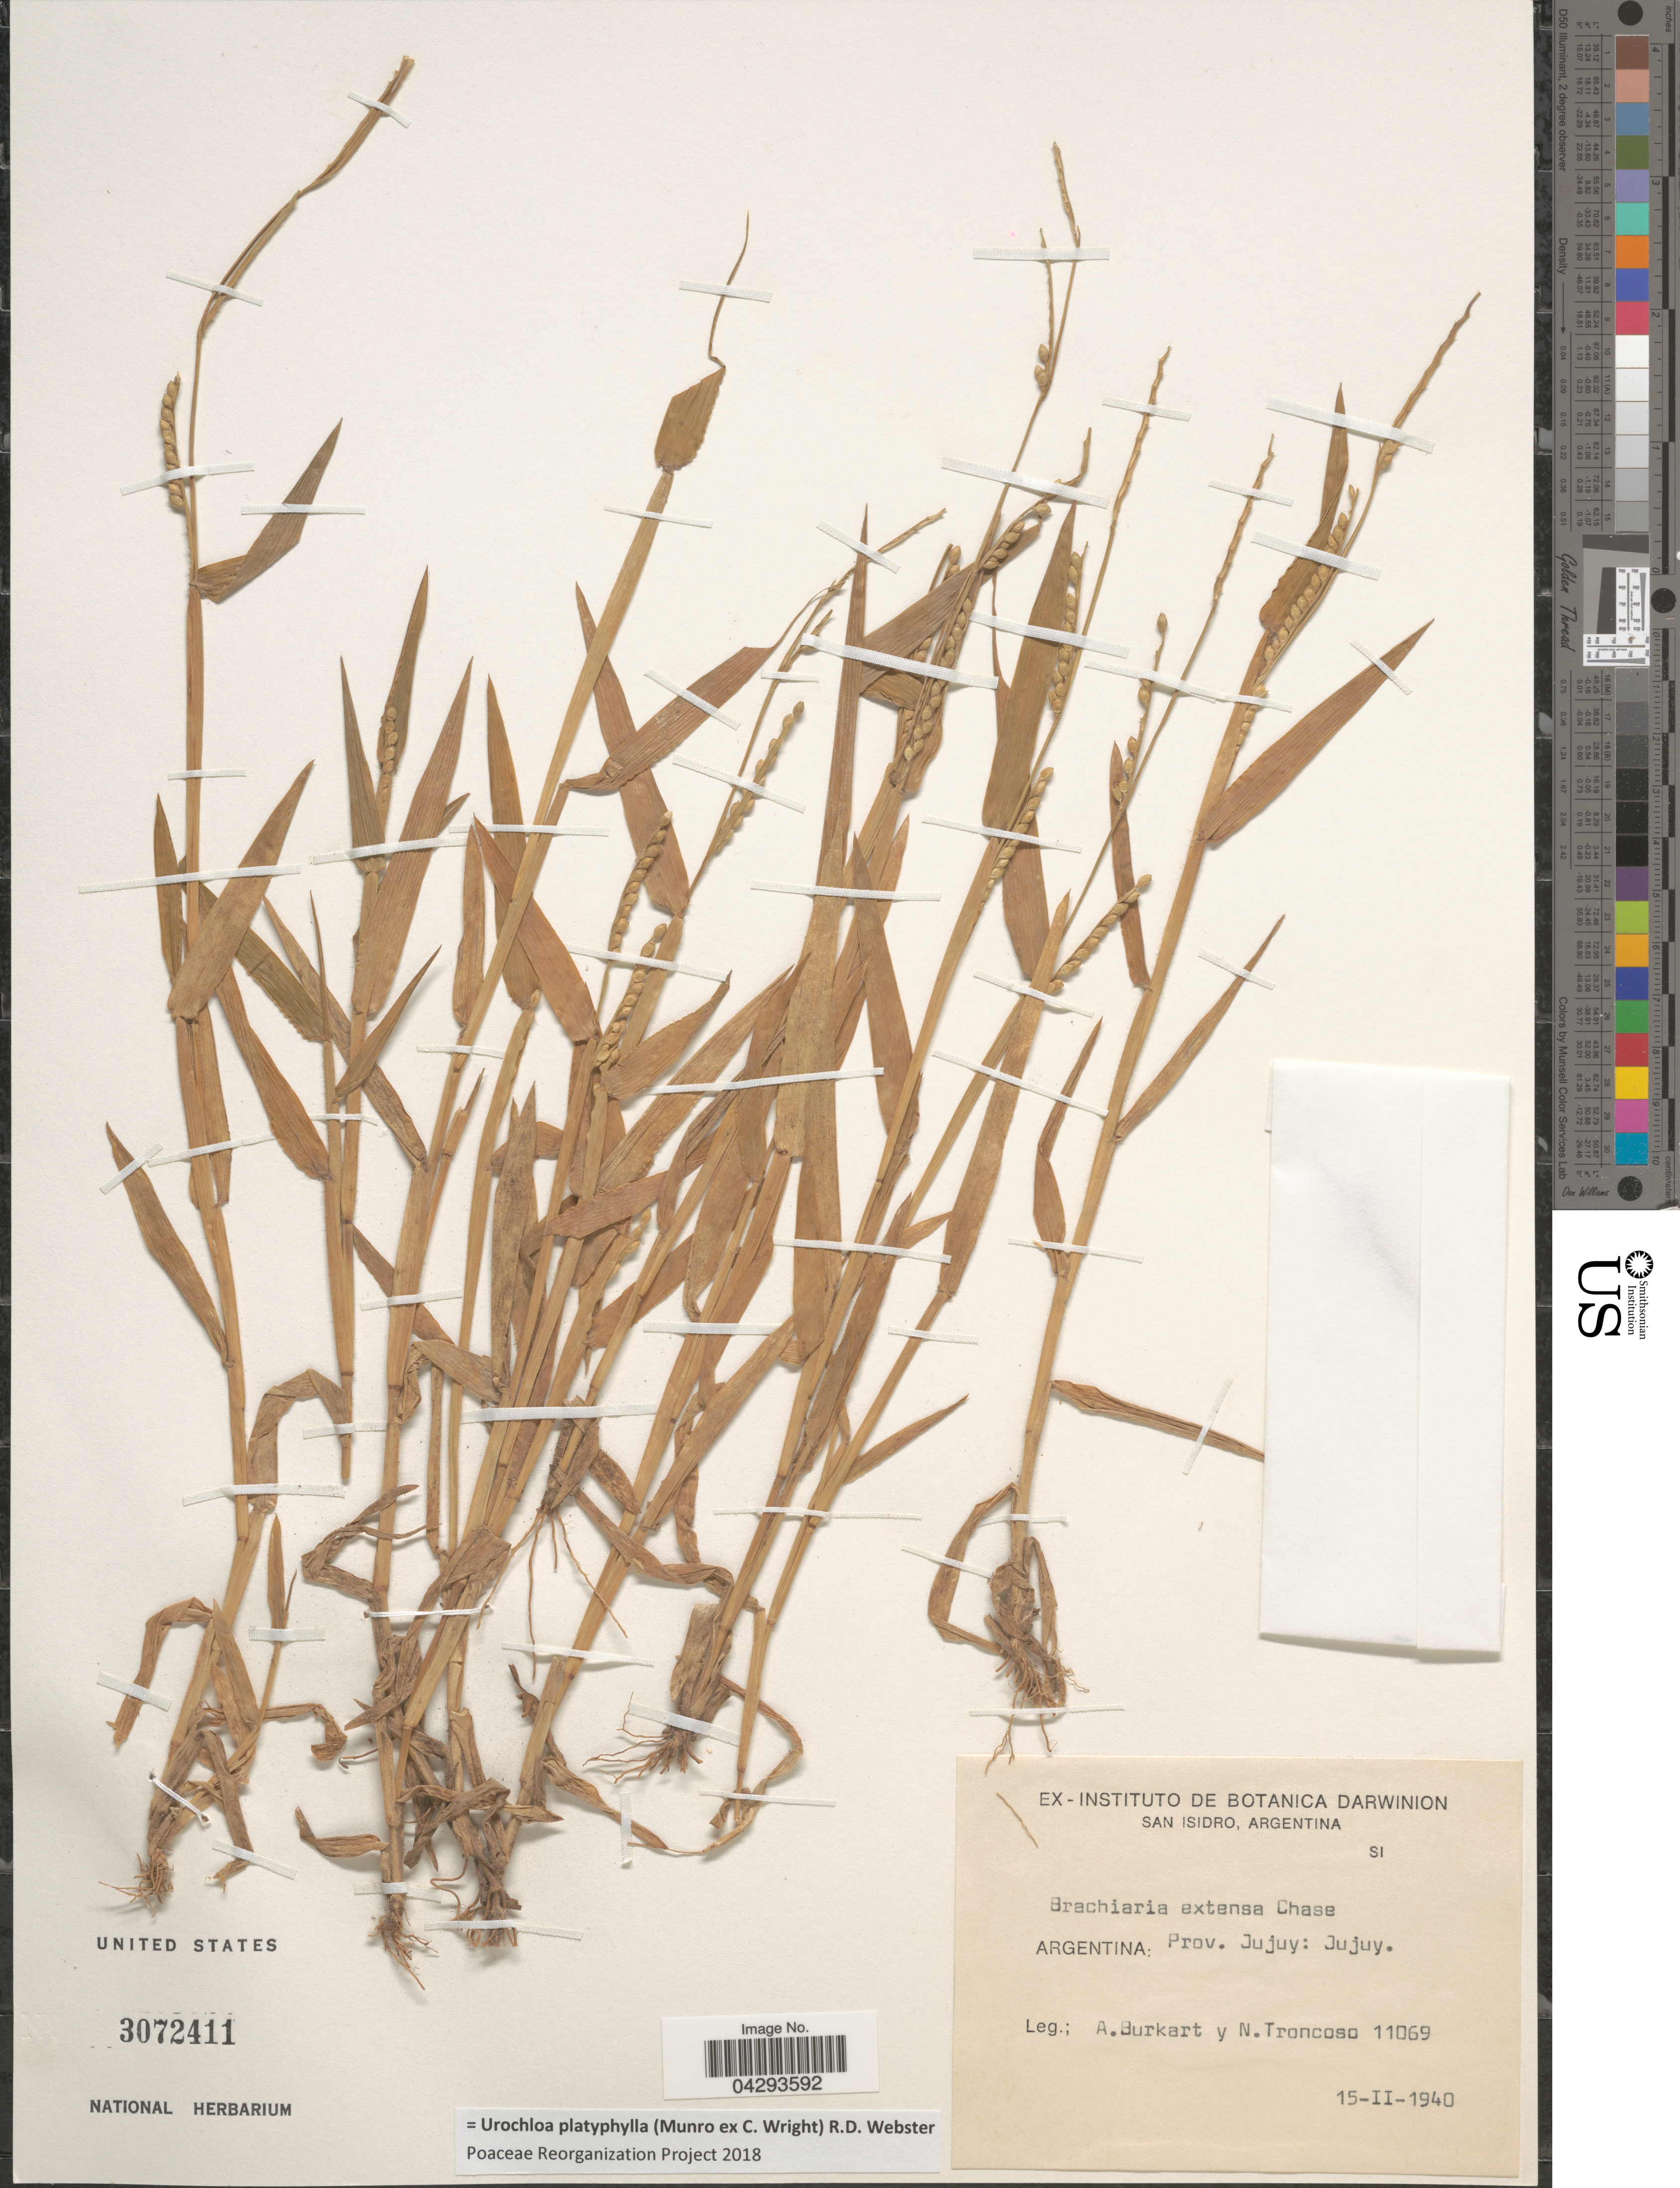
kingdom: Plantae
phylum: Tracheophyta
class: Liliopsida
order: Poales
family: Poaceae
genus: Urochloa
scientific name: Urochloa platyphylla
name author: (Munro ex C. Wright) R.D. Webster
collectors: A. E. Burkart & N. Troncoso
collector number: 11069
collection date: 1940-02-15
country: Argentina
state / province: Jujuy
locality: Jujuy.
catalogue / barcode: US 3072411